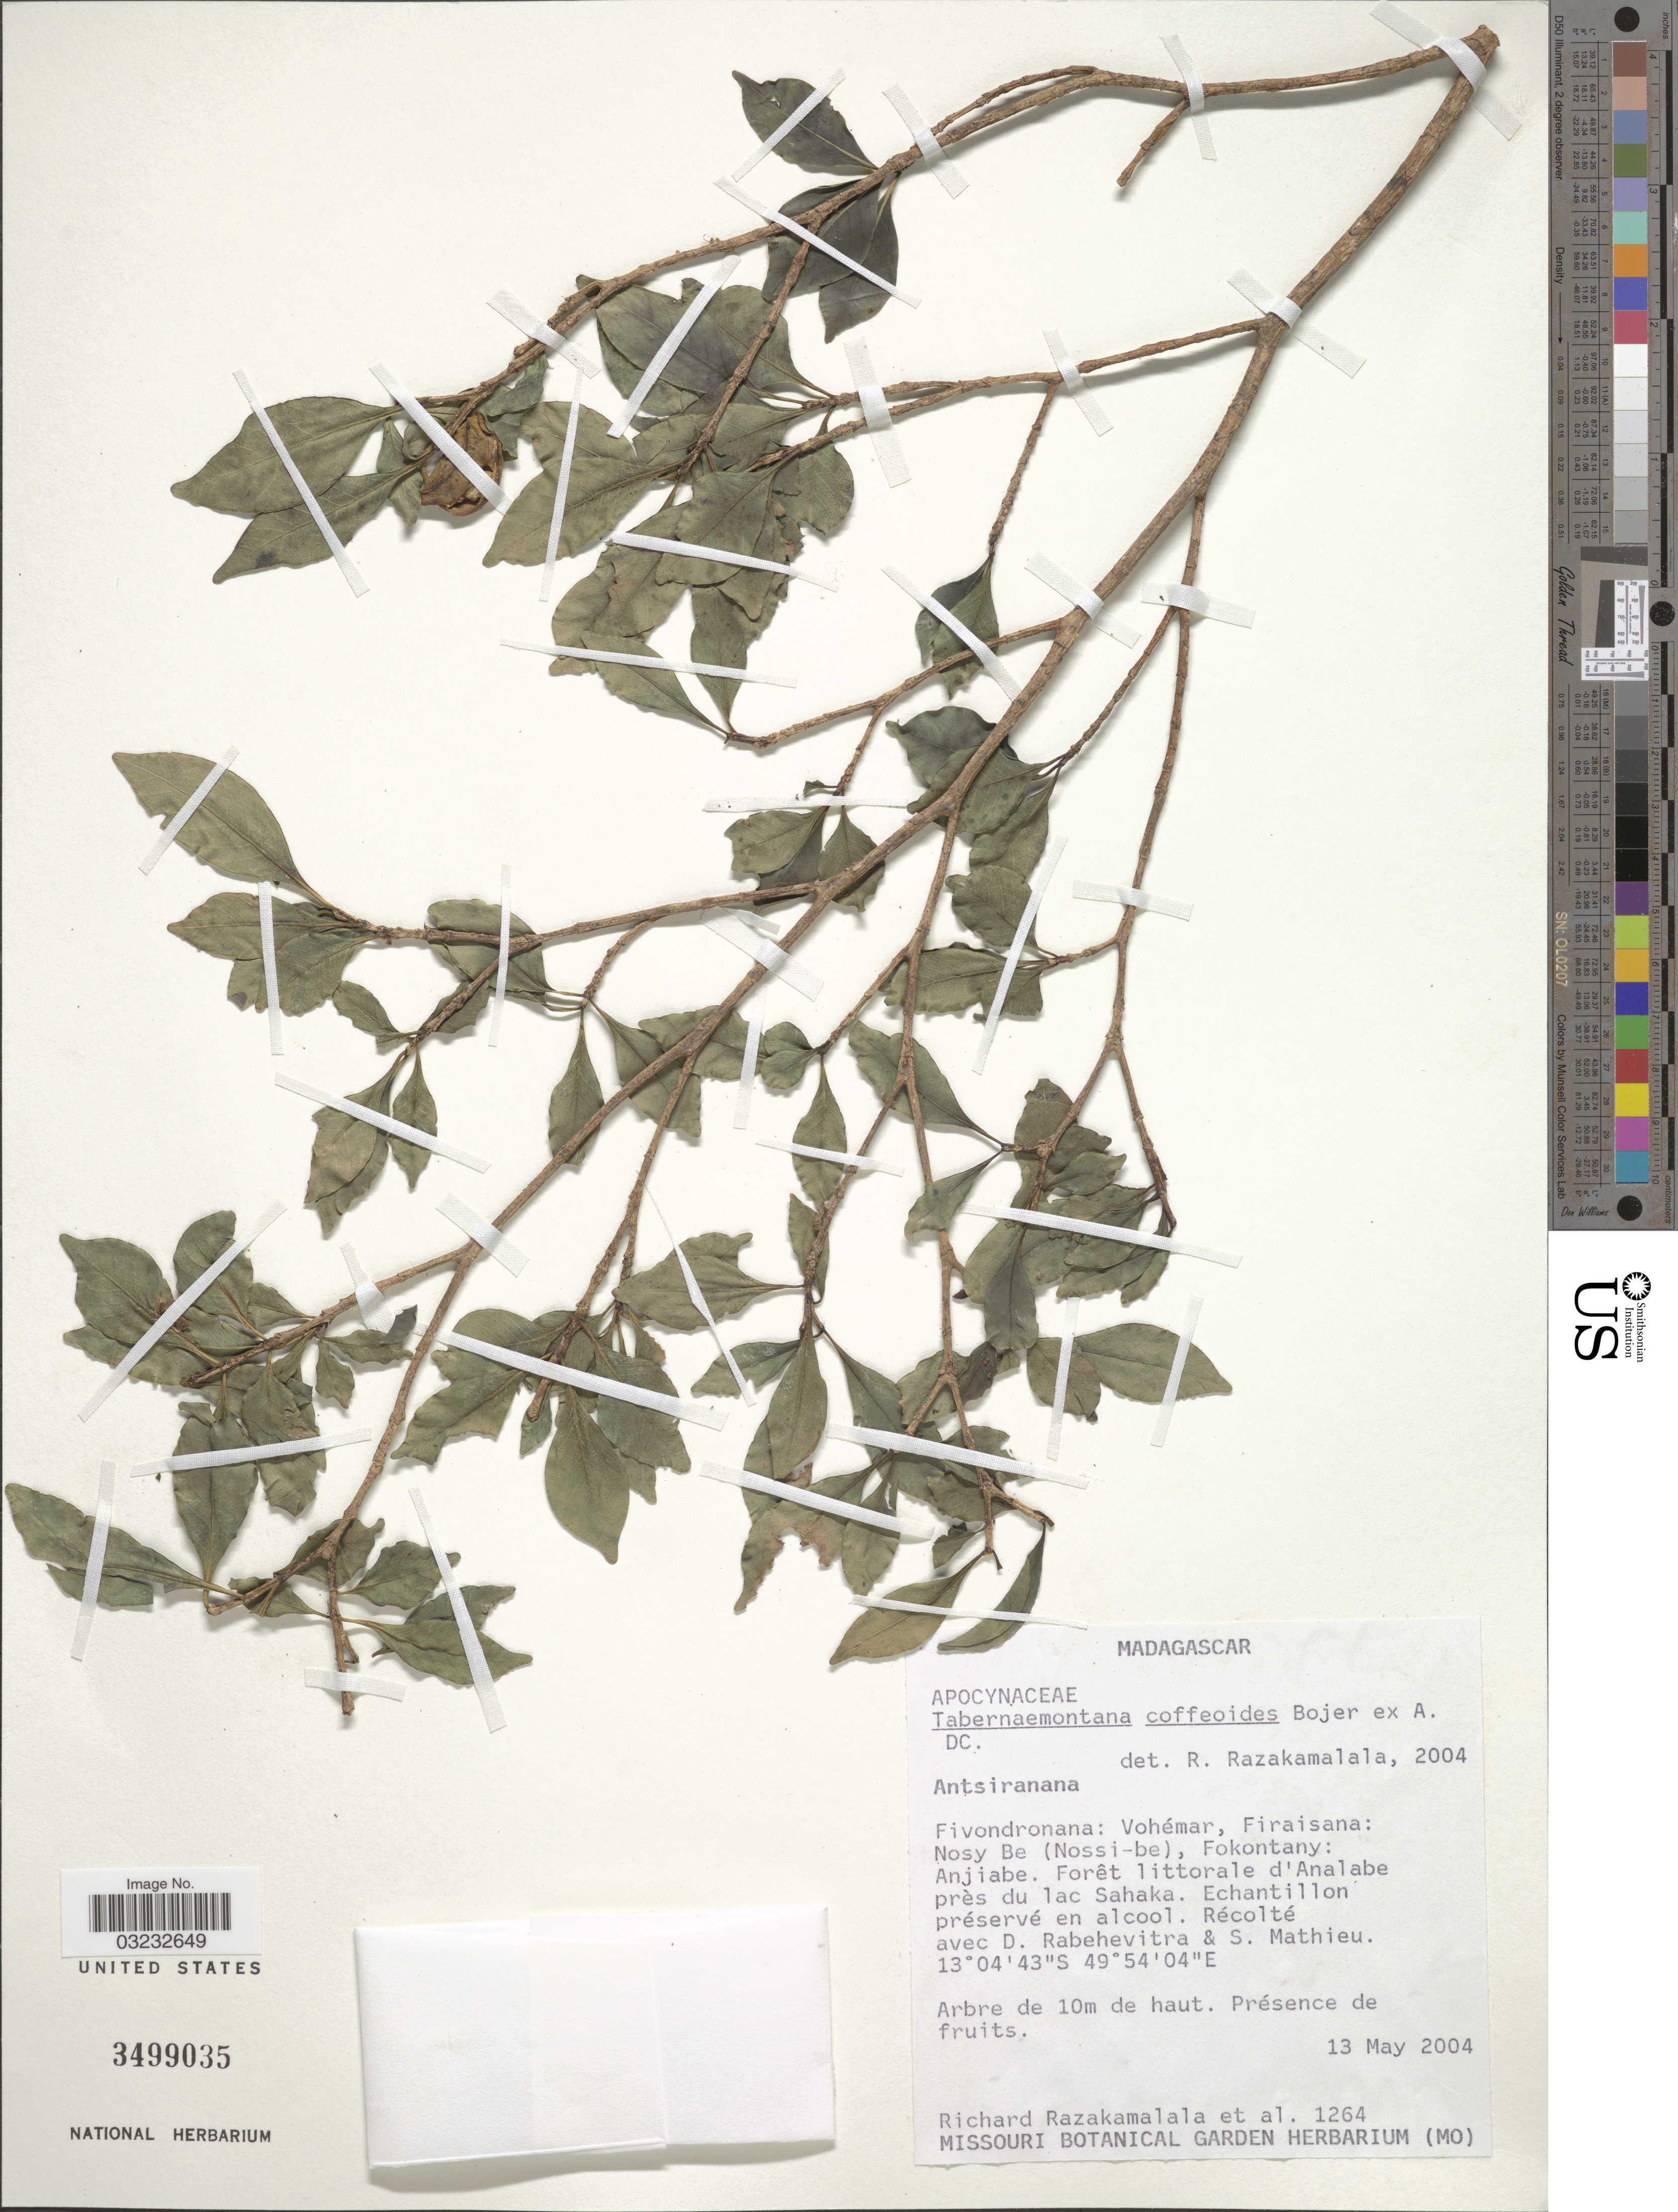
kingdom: Plantae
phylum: Tracheophyta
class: Magnoliopsida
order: Gentianales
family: Apocynaceae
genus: Tabernaemontana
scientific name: Tabernaemontana coffeoides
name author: Bojer ex A. DC.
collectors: R. Razakamalala, D. Rabehevitra & S. Mathieu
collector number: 1264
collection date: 2004-05-13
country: Madagascar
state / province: Sava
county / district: Vohémar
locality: Fivondronana: Vohémar, Firaisana: Nosy Be (Nossi-be), Fokontany: Anjiabe. Forêt littorale d'Analabe près du lac Sahaka.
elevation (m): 10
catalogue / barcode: US 3499035